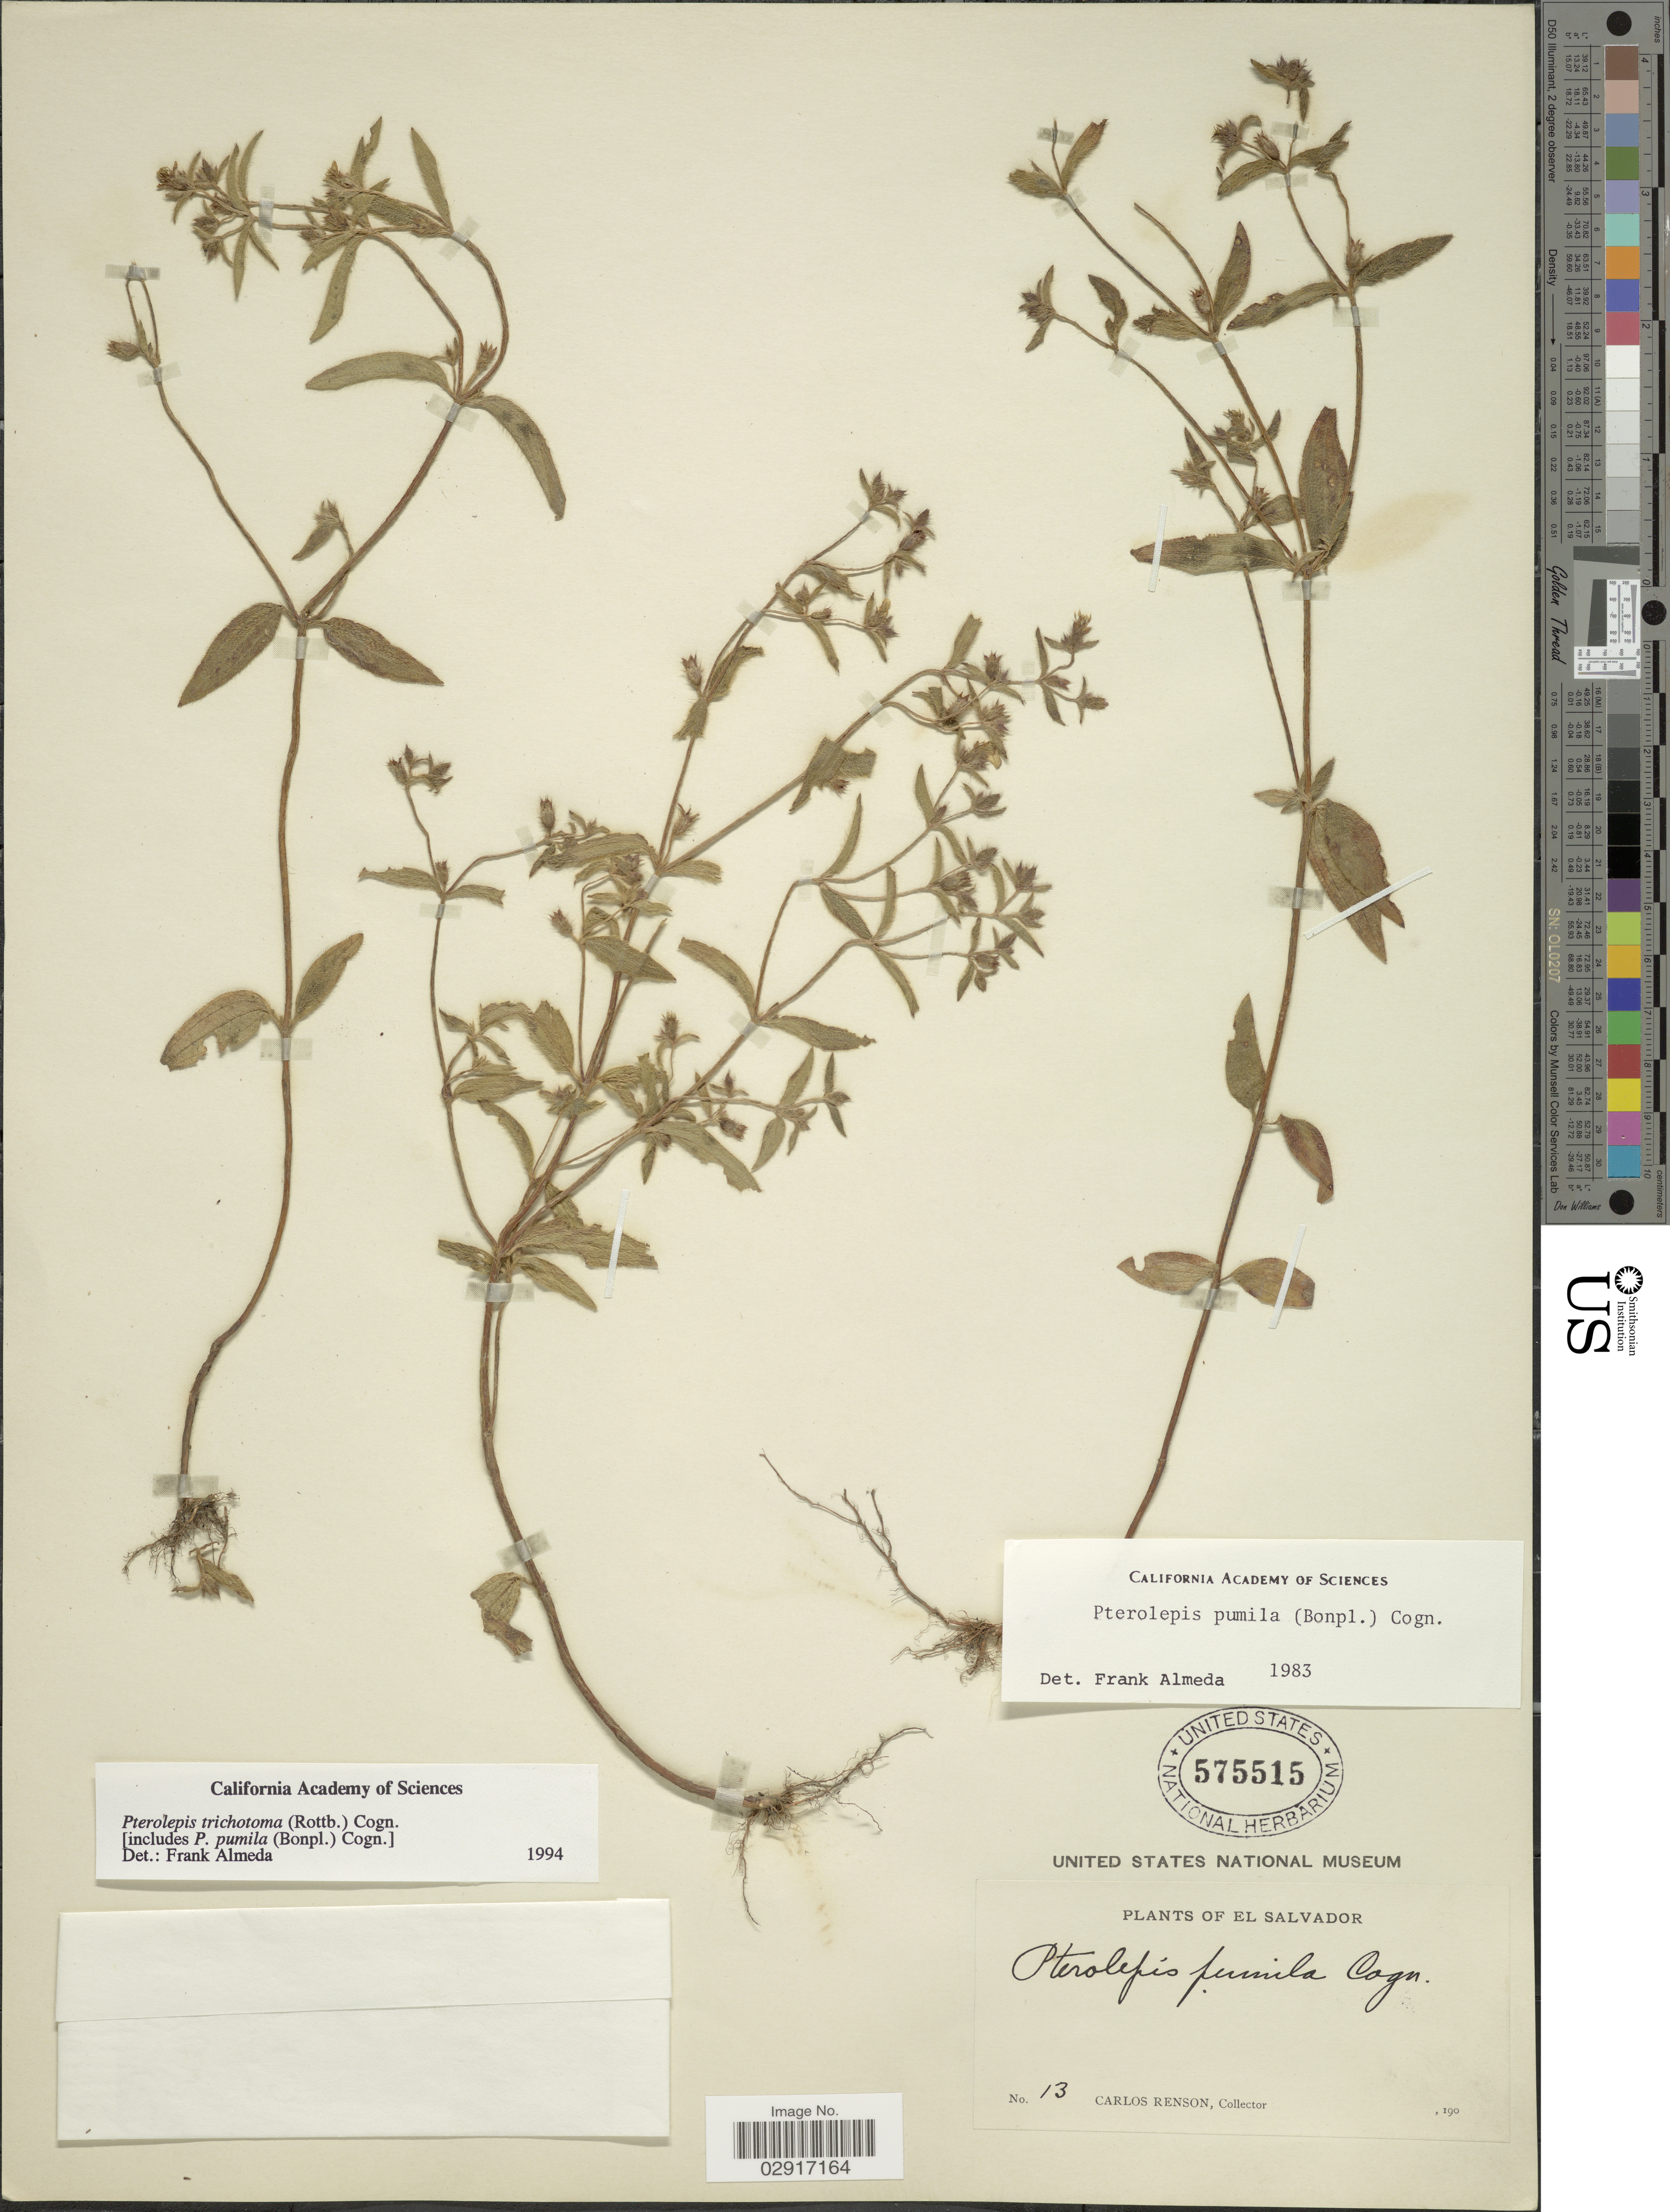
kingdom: Plantae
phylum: Tracheophyta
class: Magnoliopsida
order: Myrtales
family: Melastomataceae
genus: Pterolepis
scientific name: Pterolepis trichotoma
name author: (Rottb.) Cogn.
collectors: C. Renson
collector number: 13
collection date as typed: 190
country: El Salvador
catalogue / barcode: US 575515